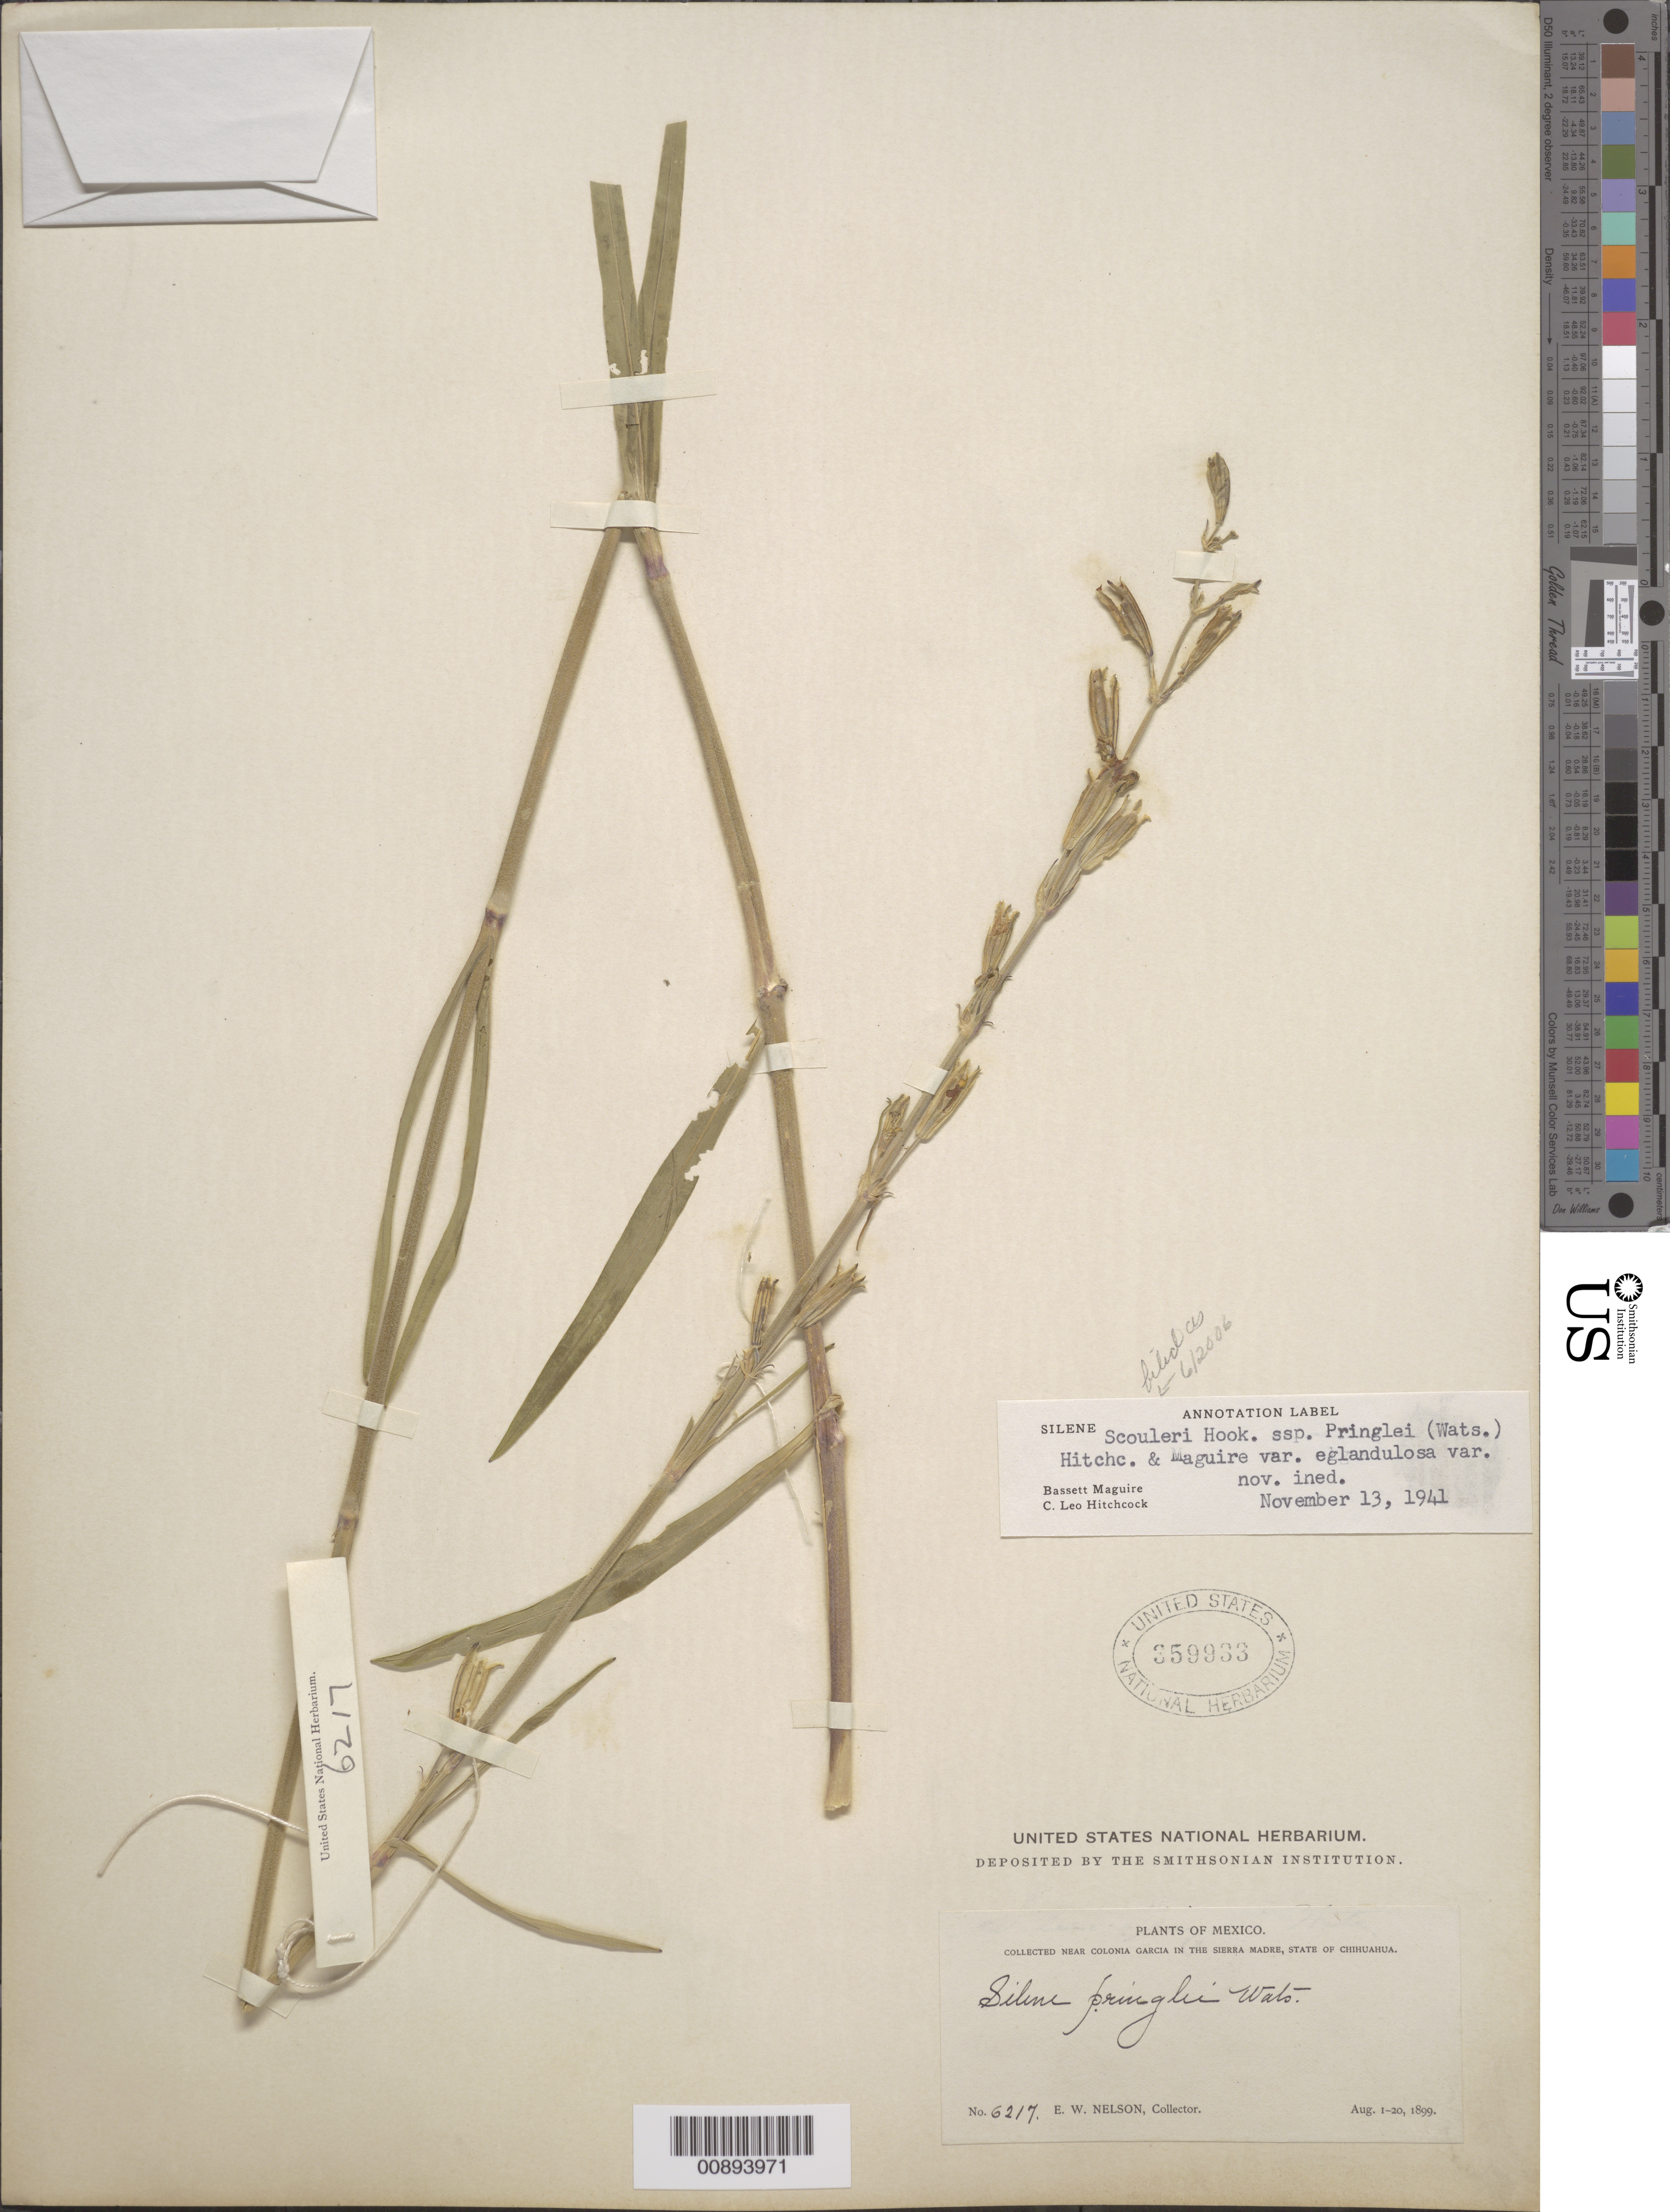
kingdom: Plantae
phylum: Tracheophyta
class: Magnoliopsida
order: Caryophyllales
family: Caryophyllaceae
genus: Silene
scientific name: Silene scouleri subsp. pringlei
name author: (S. Watson) C.L. Hitchc. & Maguire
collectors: E. W. Nelson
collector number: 6217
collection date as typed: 01 Aug 1899 to 20 Aug 1899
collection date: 1899-08-01/1899-08-20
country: Mexico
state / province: Chihuahua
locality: Near Colonia García in the Sierra Madre, Chihuahua.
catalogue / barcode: US 359933